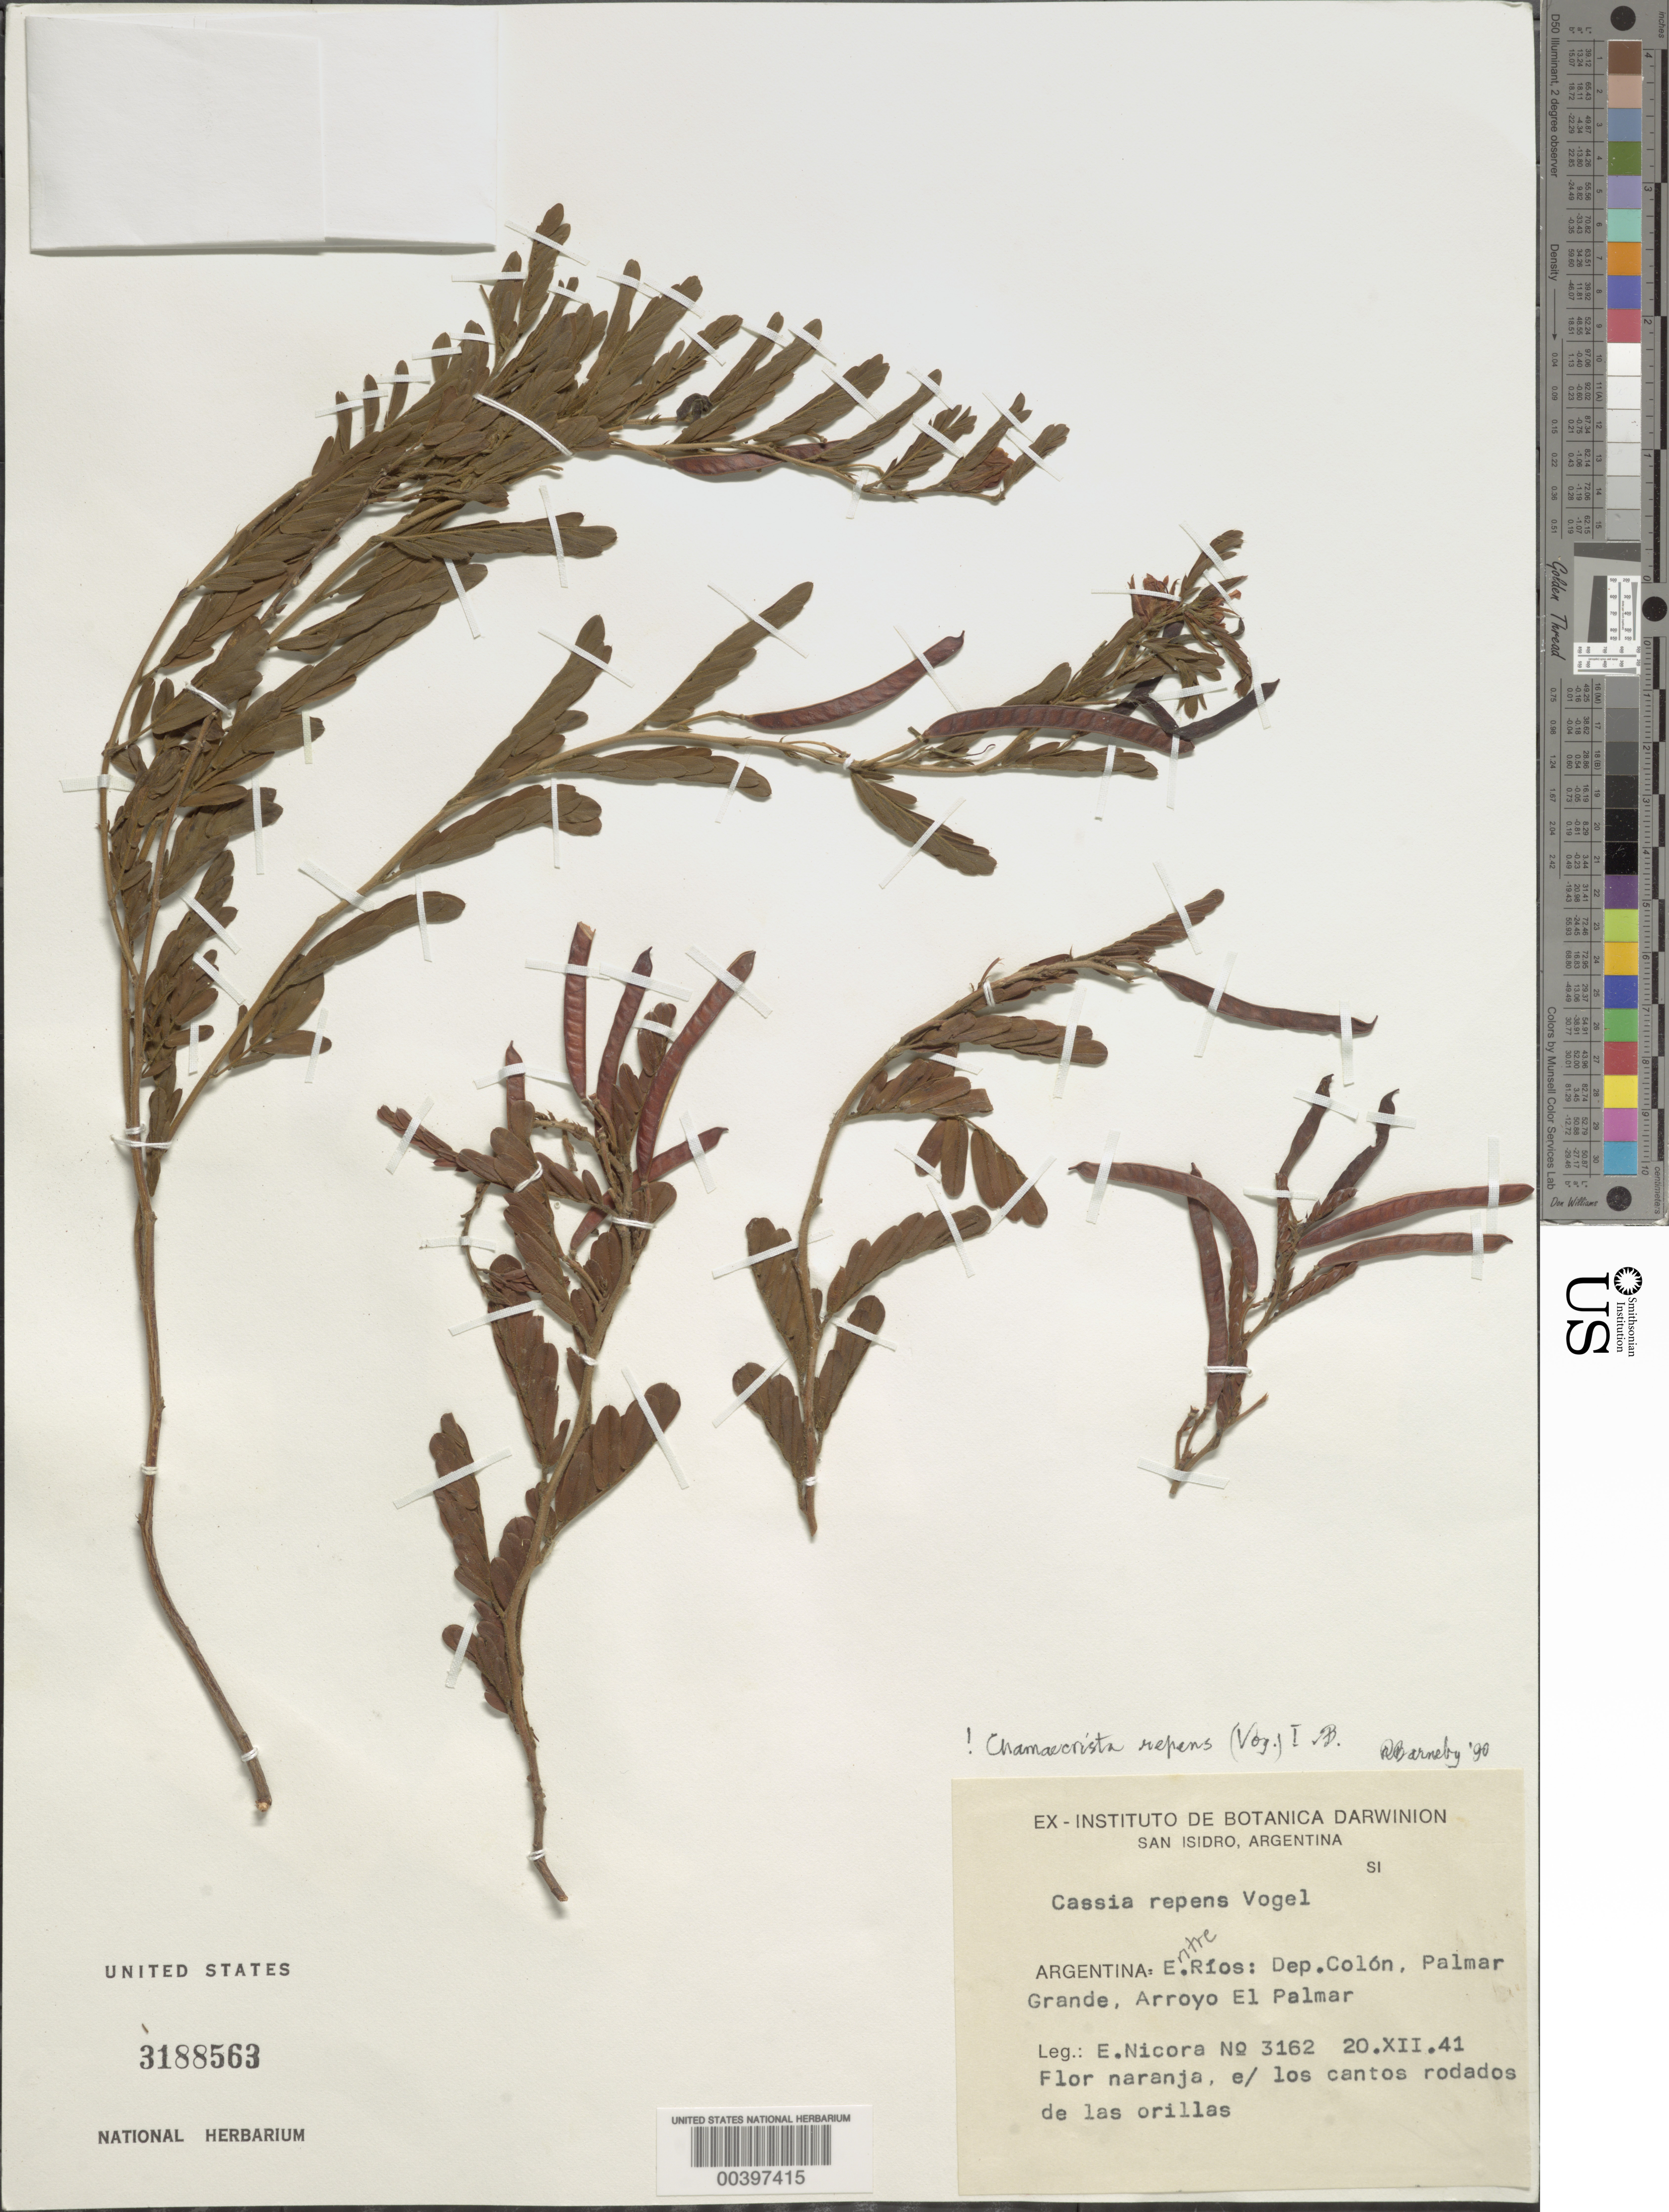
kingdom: Plantae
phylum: Tracheophyta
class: Magnoliopsida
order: Fabales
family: Fabaceae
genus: Chamaecrista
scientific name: Chamaecrista repens var. repens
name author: (Vogel) H.S. Irwin & Barneby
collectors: E. Nicora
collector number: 3162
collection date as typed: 20 Dec 1941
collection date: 1941-12-20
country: Argentina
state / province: Entre Ríos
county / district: Colón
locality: Palmar Grande, Arroyo el Palmar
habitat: Los cantos rodados de las orillas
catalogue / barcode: US 3188563